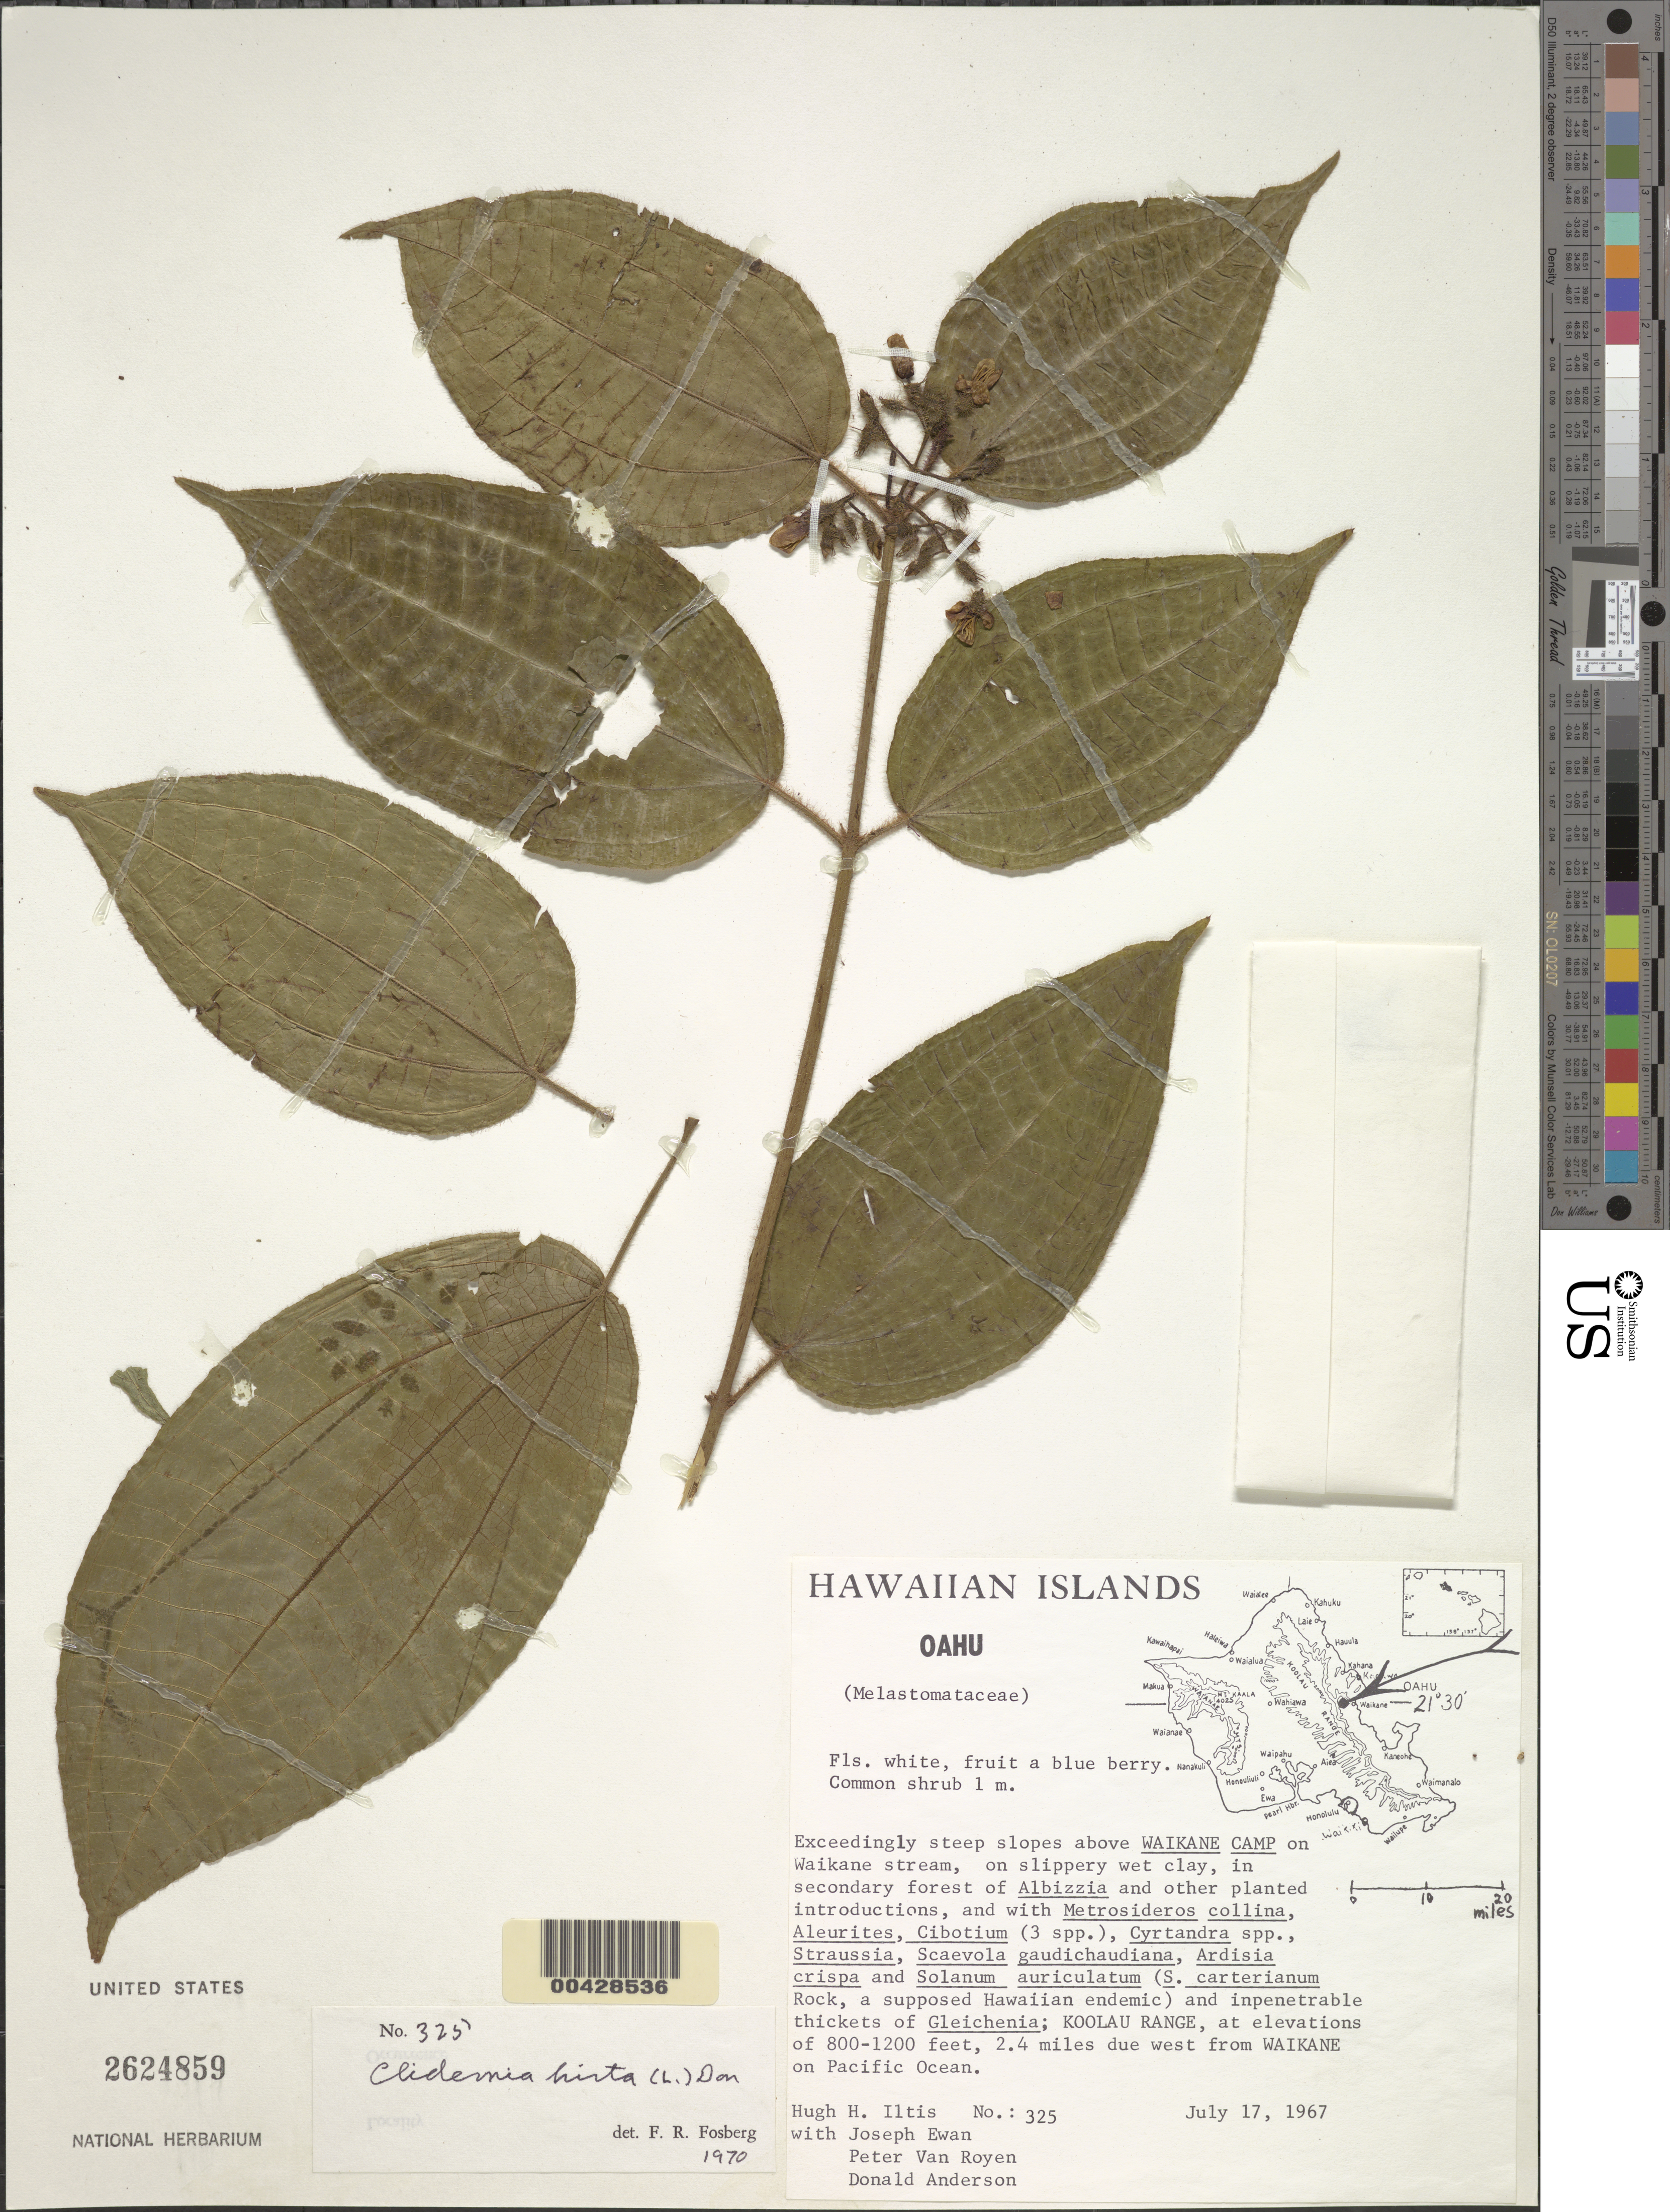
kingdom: Plantae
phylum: Tracheophyta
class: Magnoliopsida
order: Myrtales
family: Melastomataceae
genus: Miconia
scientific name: Miconia crenata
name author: (Vahl) Michelang.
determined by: Wagner, W. L., (BOT), Smithsonian Institution - National Museum of Natural History (UNITED STATES)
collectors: H. H. Iltis, J. A. Ewan, P. van Royen & D. Anderson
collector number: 325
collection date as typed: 17 Jul 1967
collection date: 1967-07-17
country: United States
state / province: Hawaii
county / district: Honolulu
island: Oahu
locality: Slopes above Waikane Camp on Waikane Stream, Koolau Range, 2.4 miles due west from Waikane on Pacific Ocean.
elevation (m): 244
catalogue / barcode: US 2624859